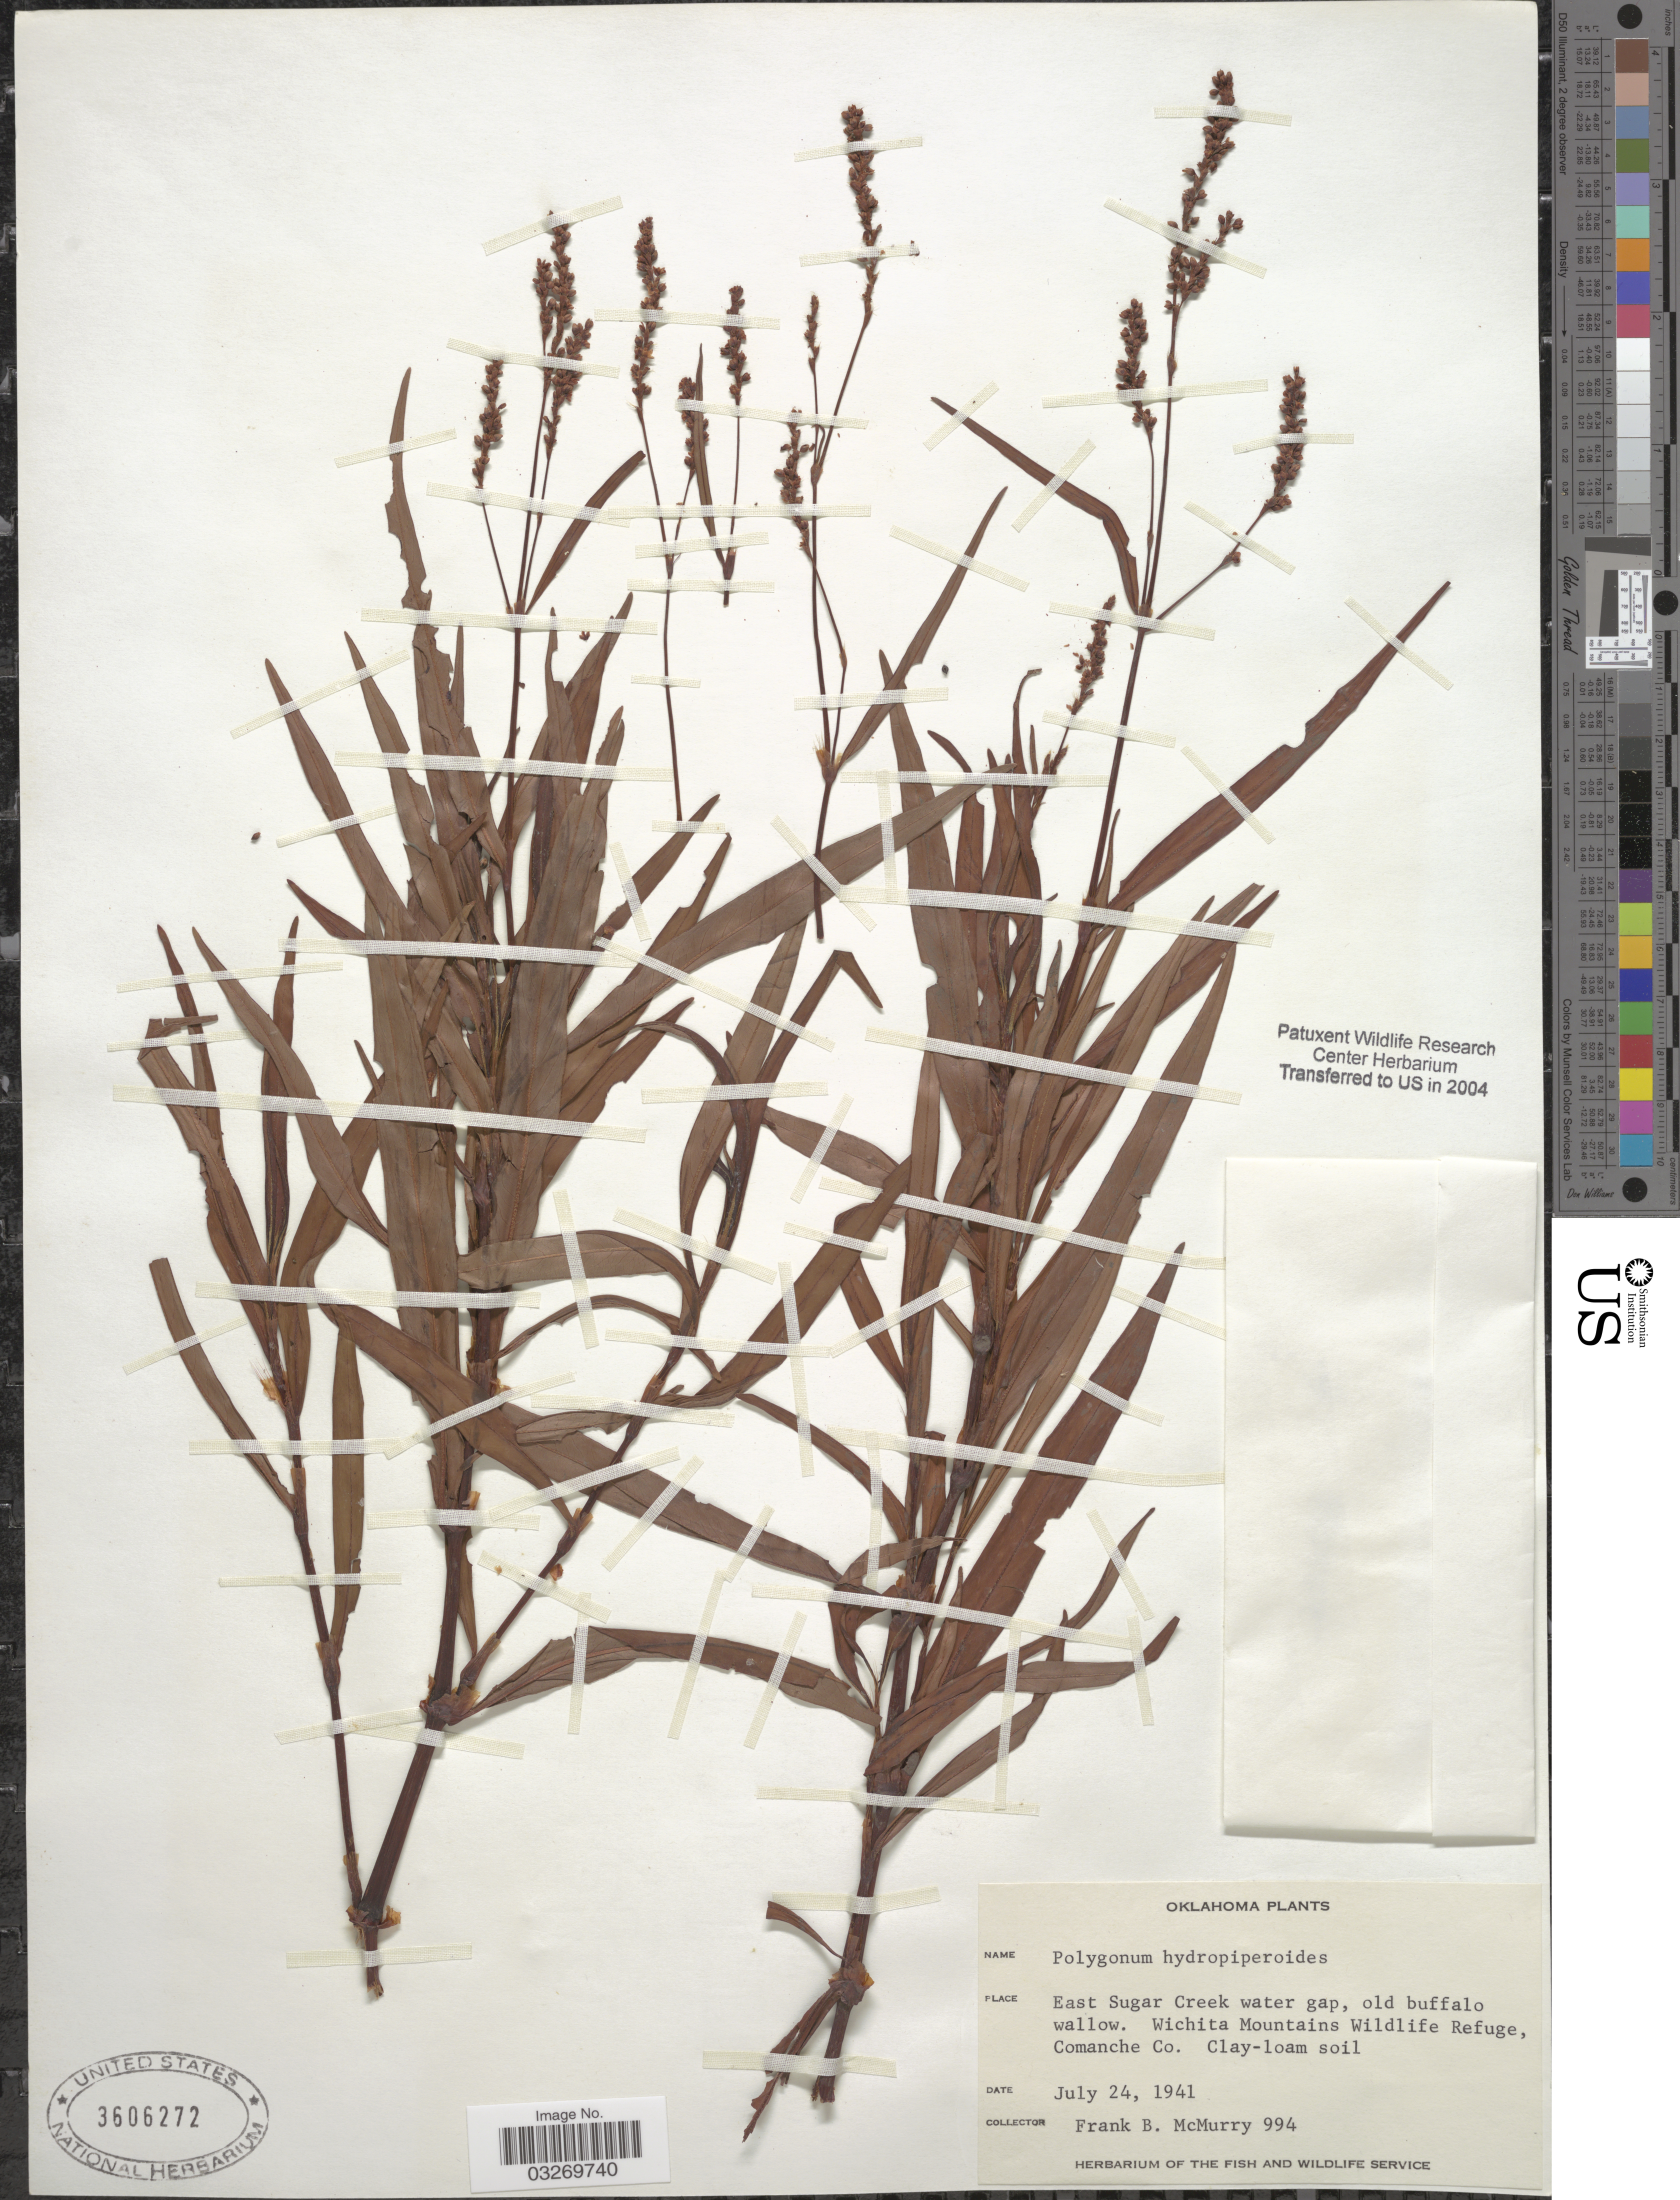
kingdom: Plantae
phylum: Tracheophyta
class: Magnoliopsida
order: Caryophyllales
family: Polygonaceae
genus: Persicaria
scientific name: Persicaria hydropiperoides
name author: (Michx.) Small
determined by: Atha, D. E.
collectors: F. B. McMurry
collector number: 994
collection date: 1941-07-24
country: United States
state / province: Oklahoma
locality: East Sugar Creek water gap, old buffalo wallow. Wichita Mountains Wildlife Refuge, Comanche Co.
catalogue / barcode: US 3606272